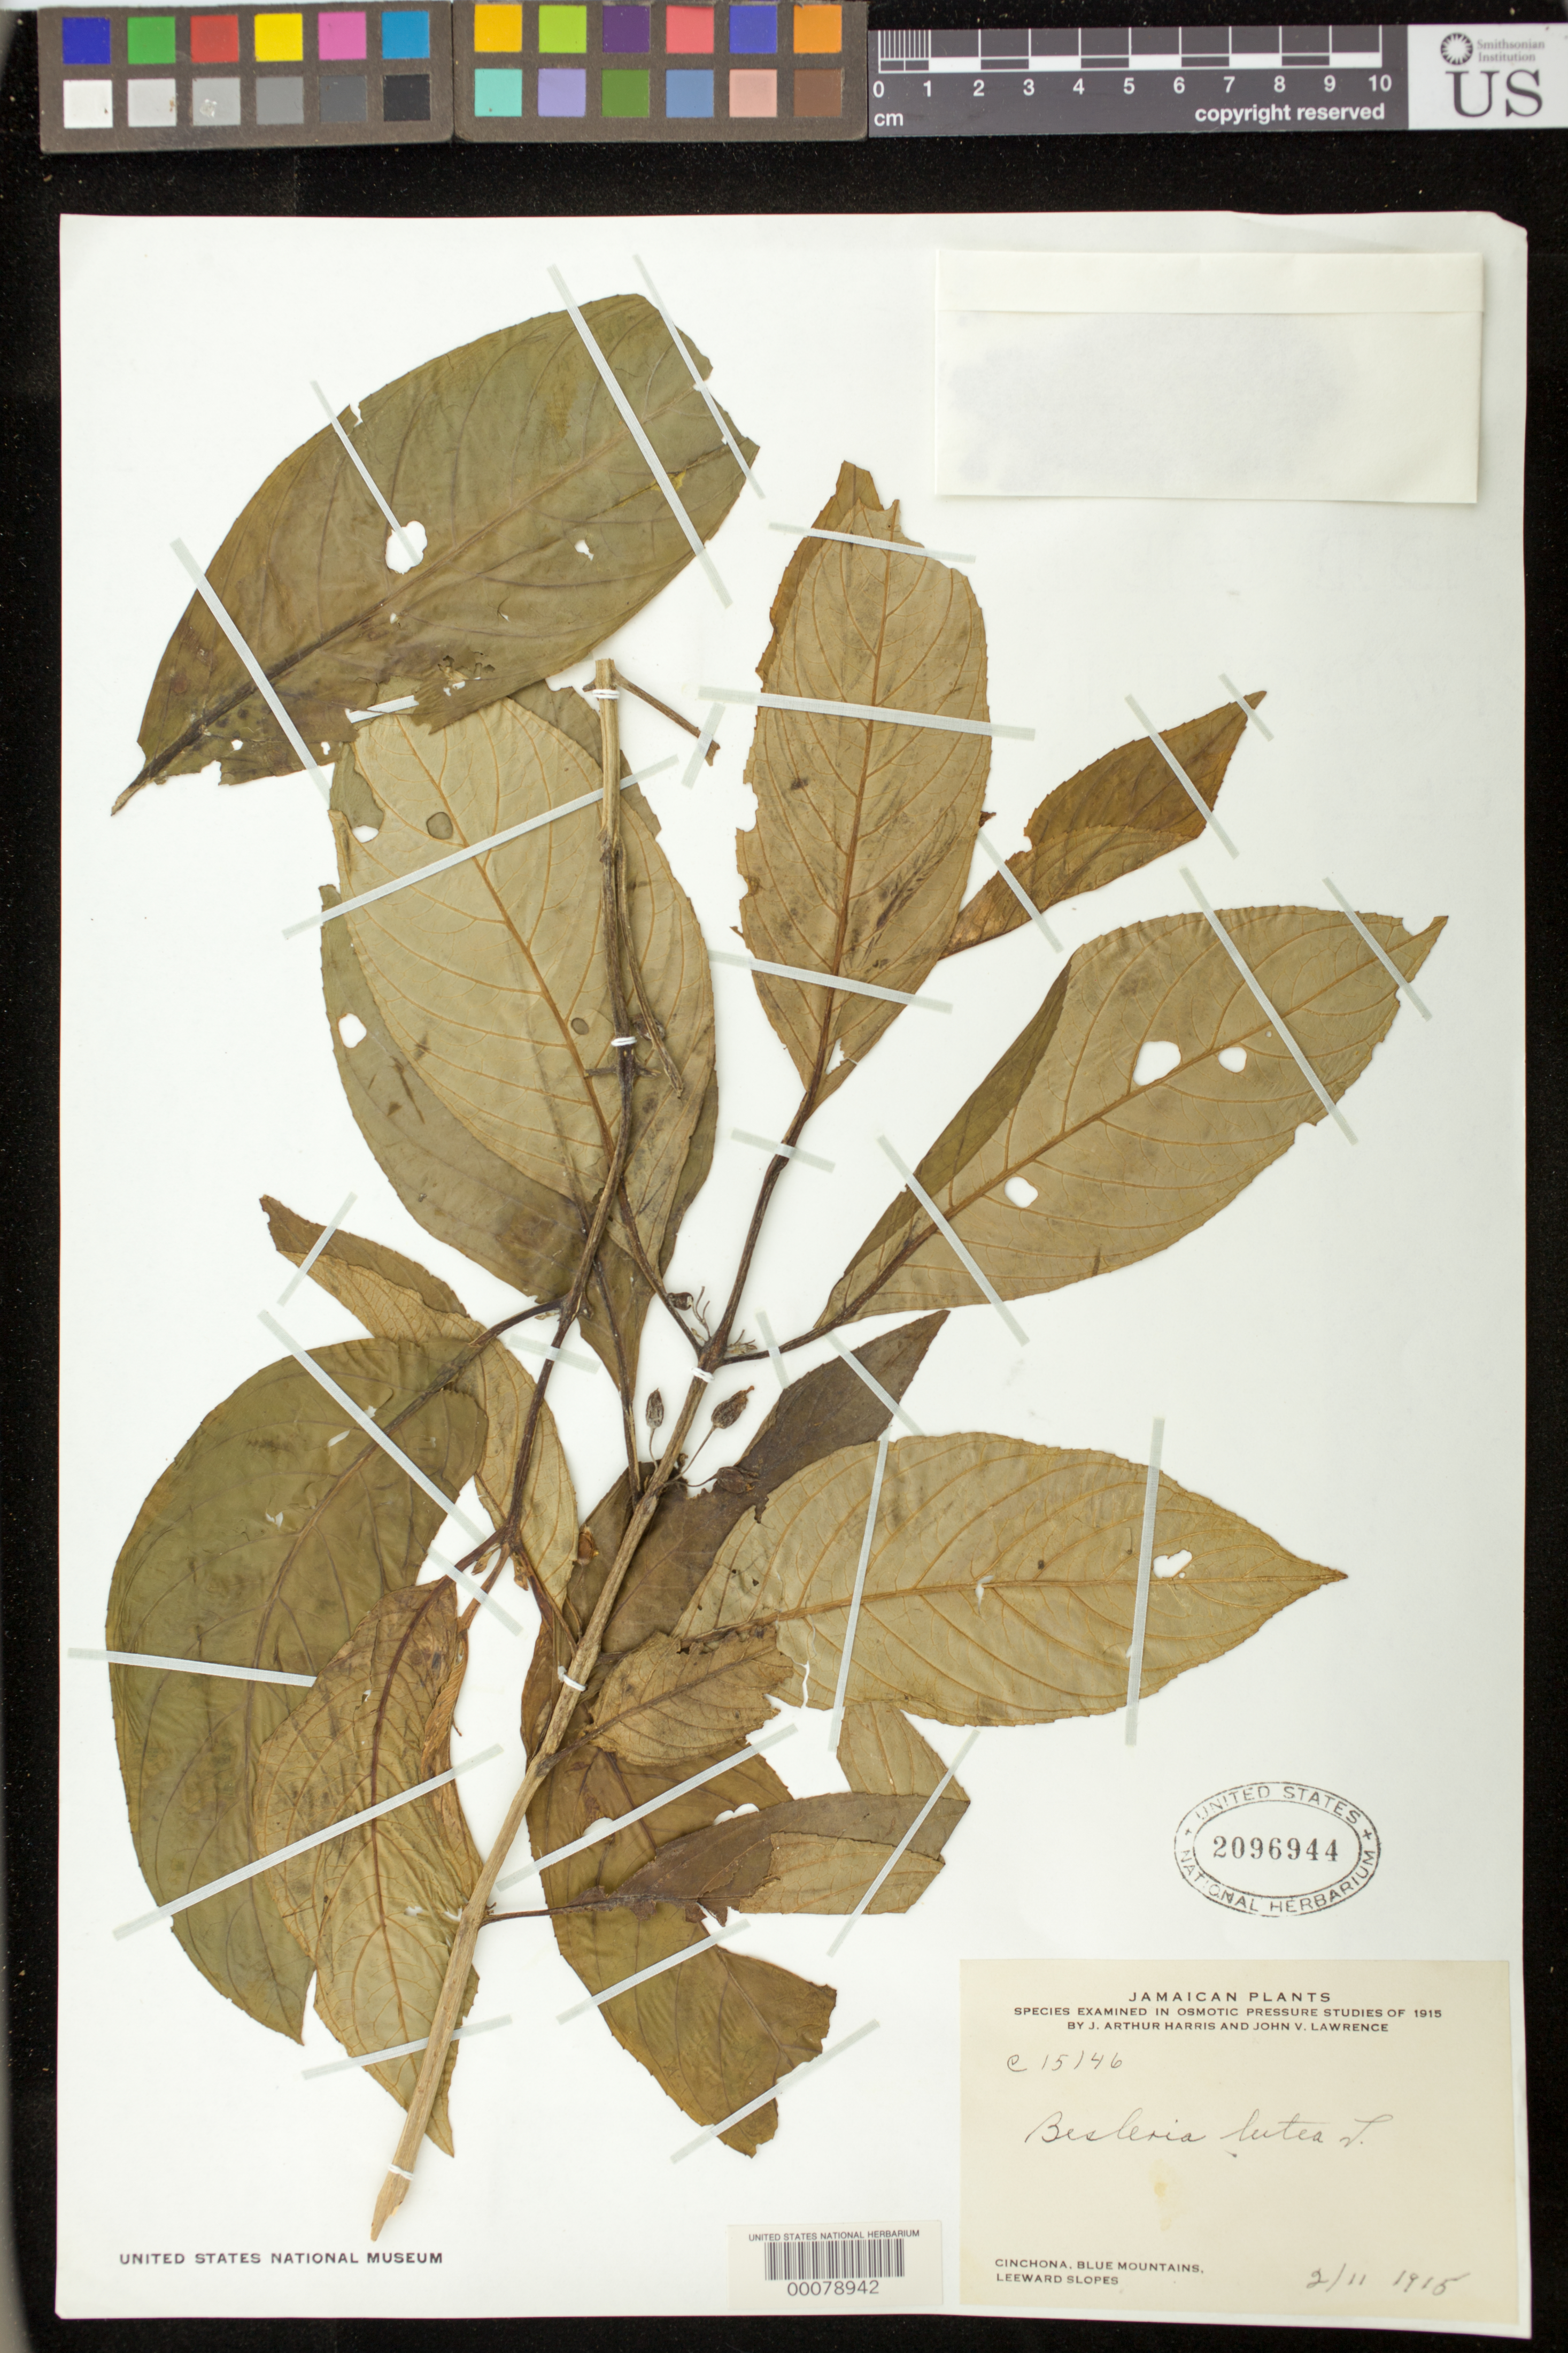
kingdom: Plantae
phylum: Tracheophyta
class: Magnoliopsida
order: Lamiales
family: Gesneriaceae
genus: Besleria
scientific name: Besleria lutea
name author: L.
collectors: J. A. Harris & J. Lawrence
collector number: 15146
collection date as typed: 11 Feb 1915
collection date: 1915-02-11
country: Jamaica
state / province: Saint Andrew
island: Jamaica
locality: Cinchona, Blue Mountains, leeward slopes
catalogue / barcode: US 2096944